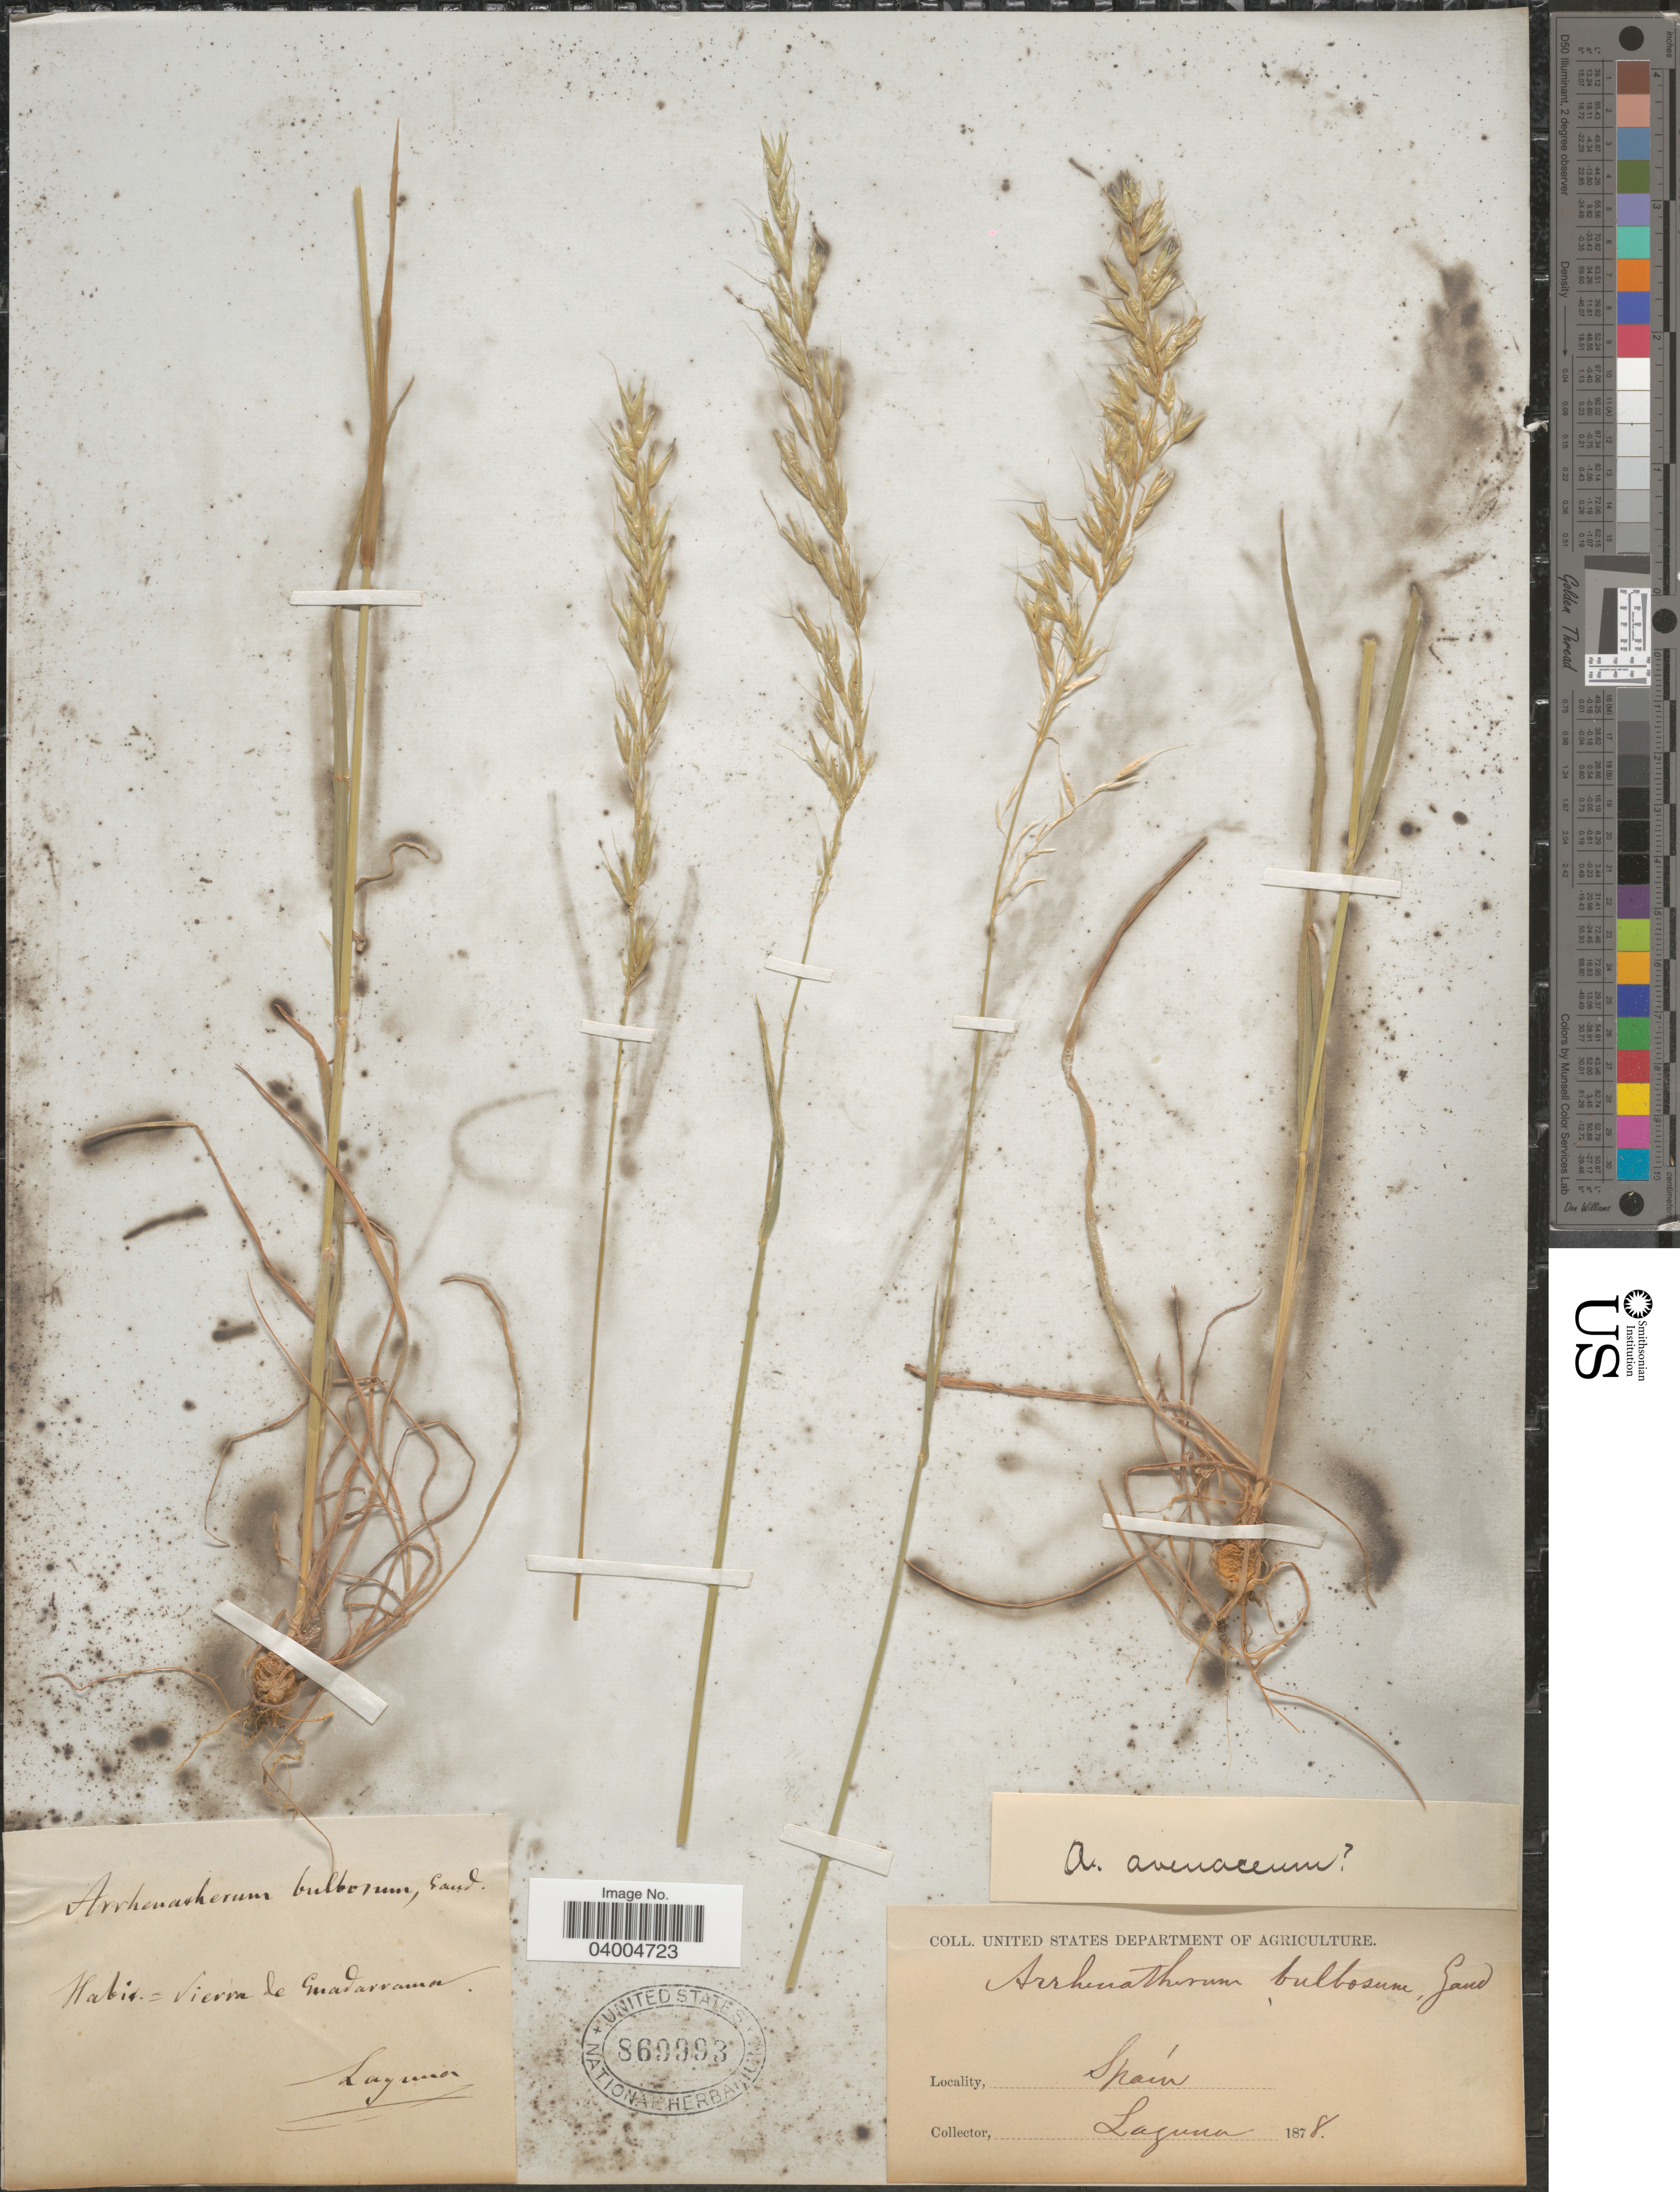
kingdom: Plantae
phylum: Tracheophyta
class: Liliopsida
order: Poales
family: Poaceae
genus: Arrhenatherum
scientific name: Arrhenatherum elatius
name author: (L.) J. Presl & C. Presl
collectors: -. Laguna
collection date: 1878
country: Spain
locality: Sierra de Guadarrama.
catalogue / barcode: US 869993